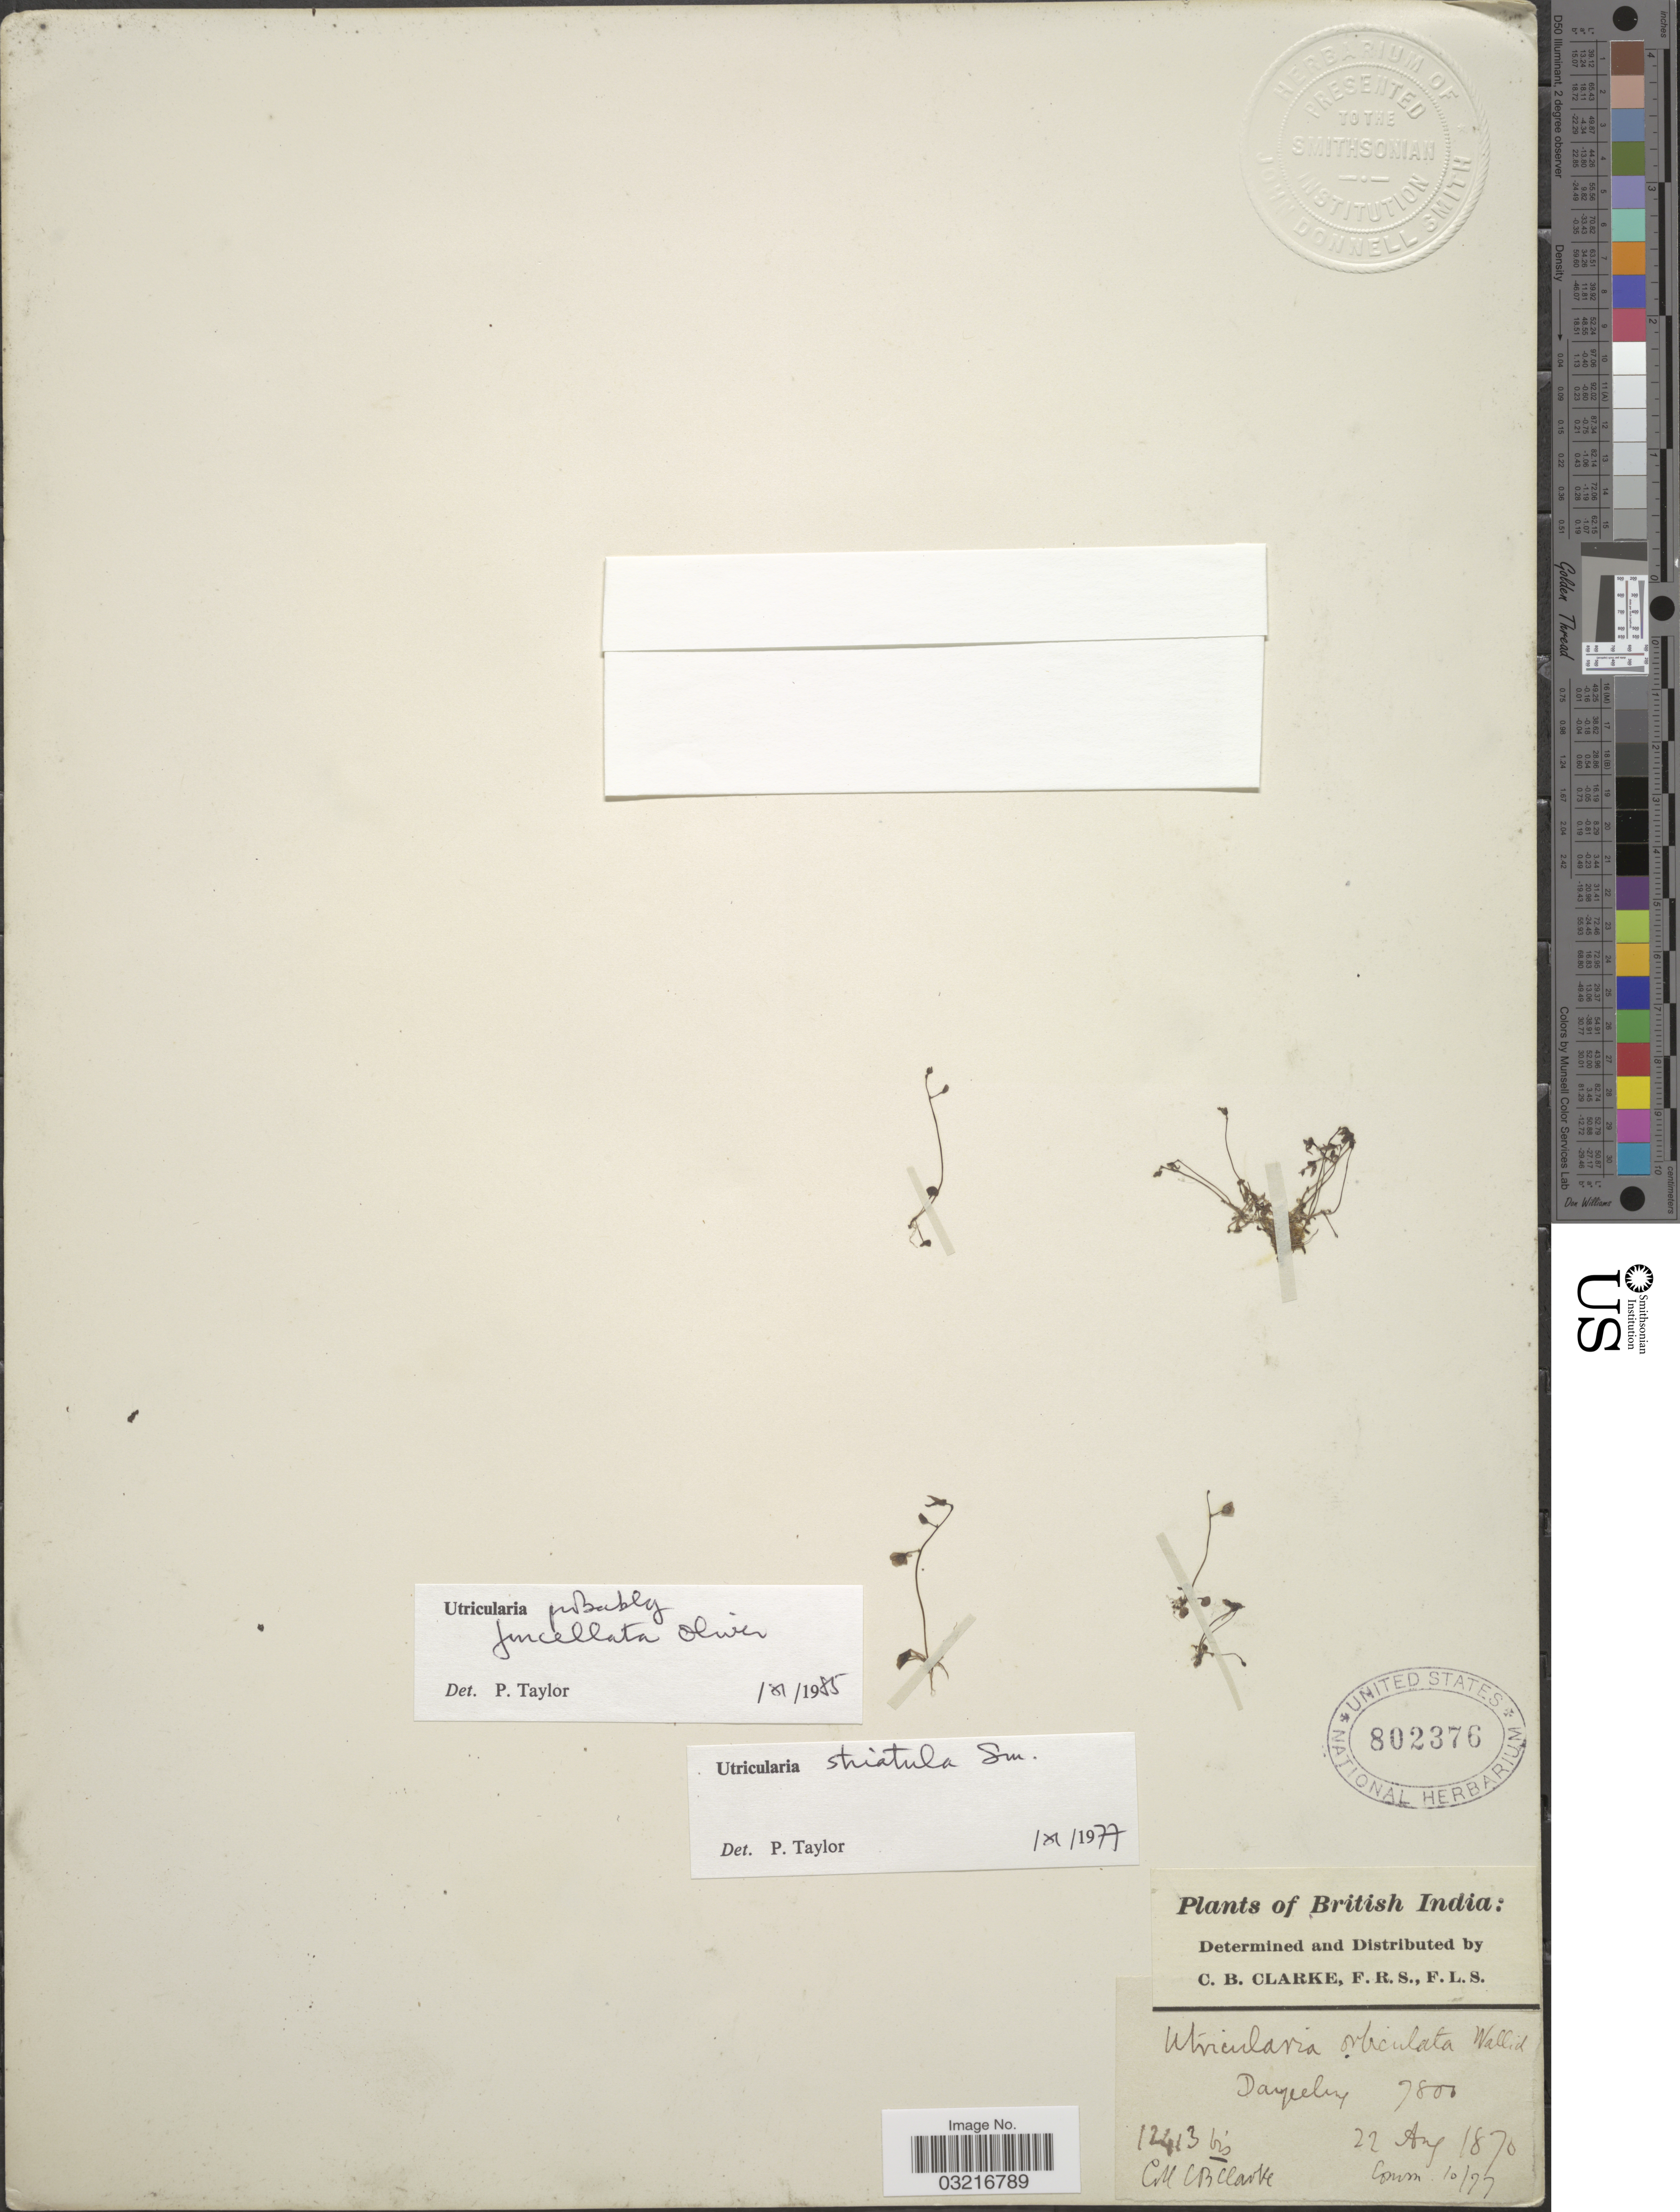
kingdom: Plantae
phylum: Tracheophyta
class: Magnoliopsida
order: Lamiales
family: Lentibulariaceae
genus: Utricularia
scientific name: Utricularia furcellata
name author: Oliv.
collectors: C. B. Clarke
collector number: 12413bis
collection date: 1870-08-22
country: India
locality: British India, Darjeeling.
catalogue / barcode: US 802376